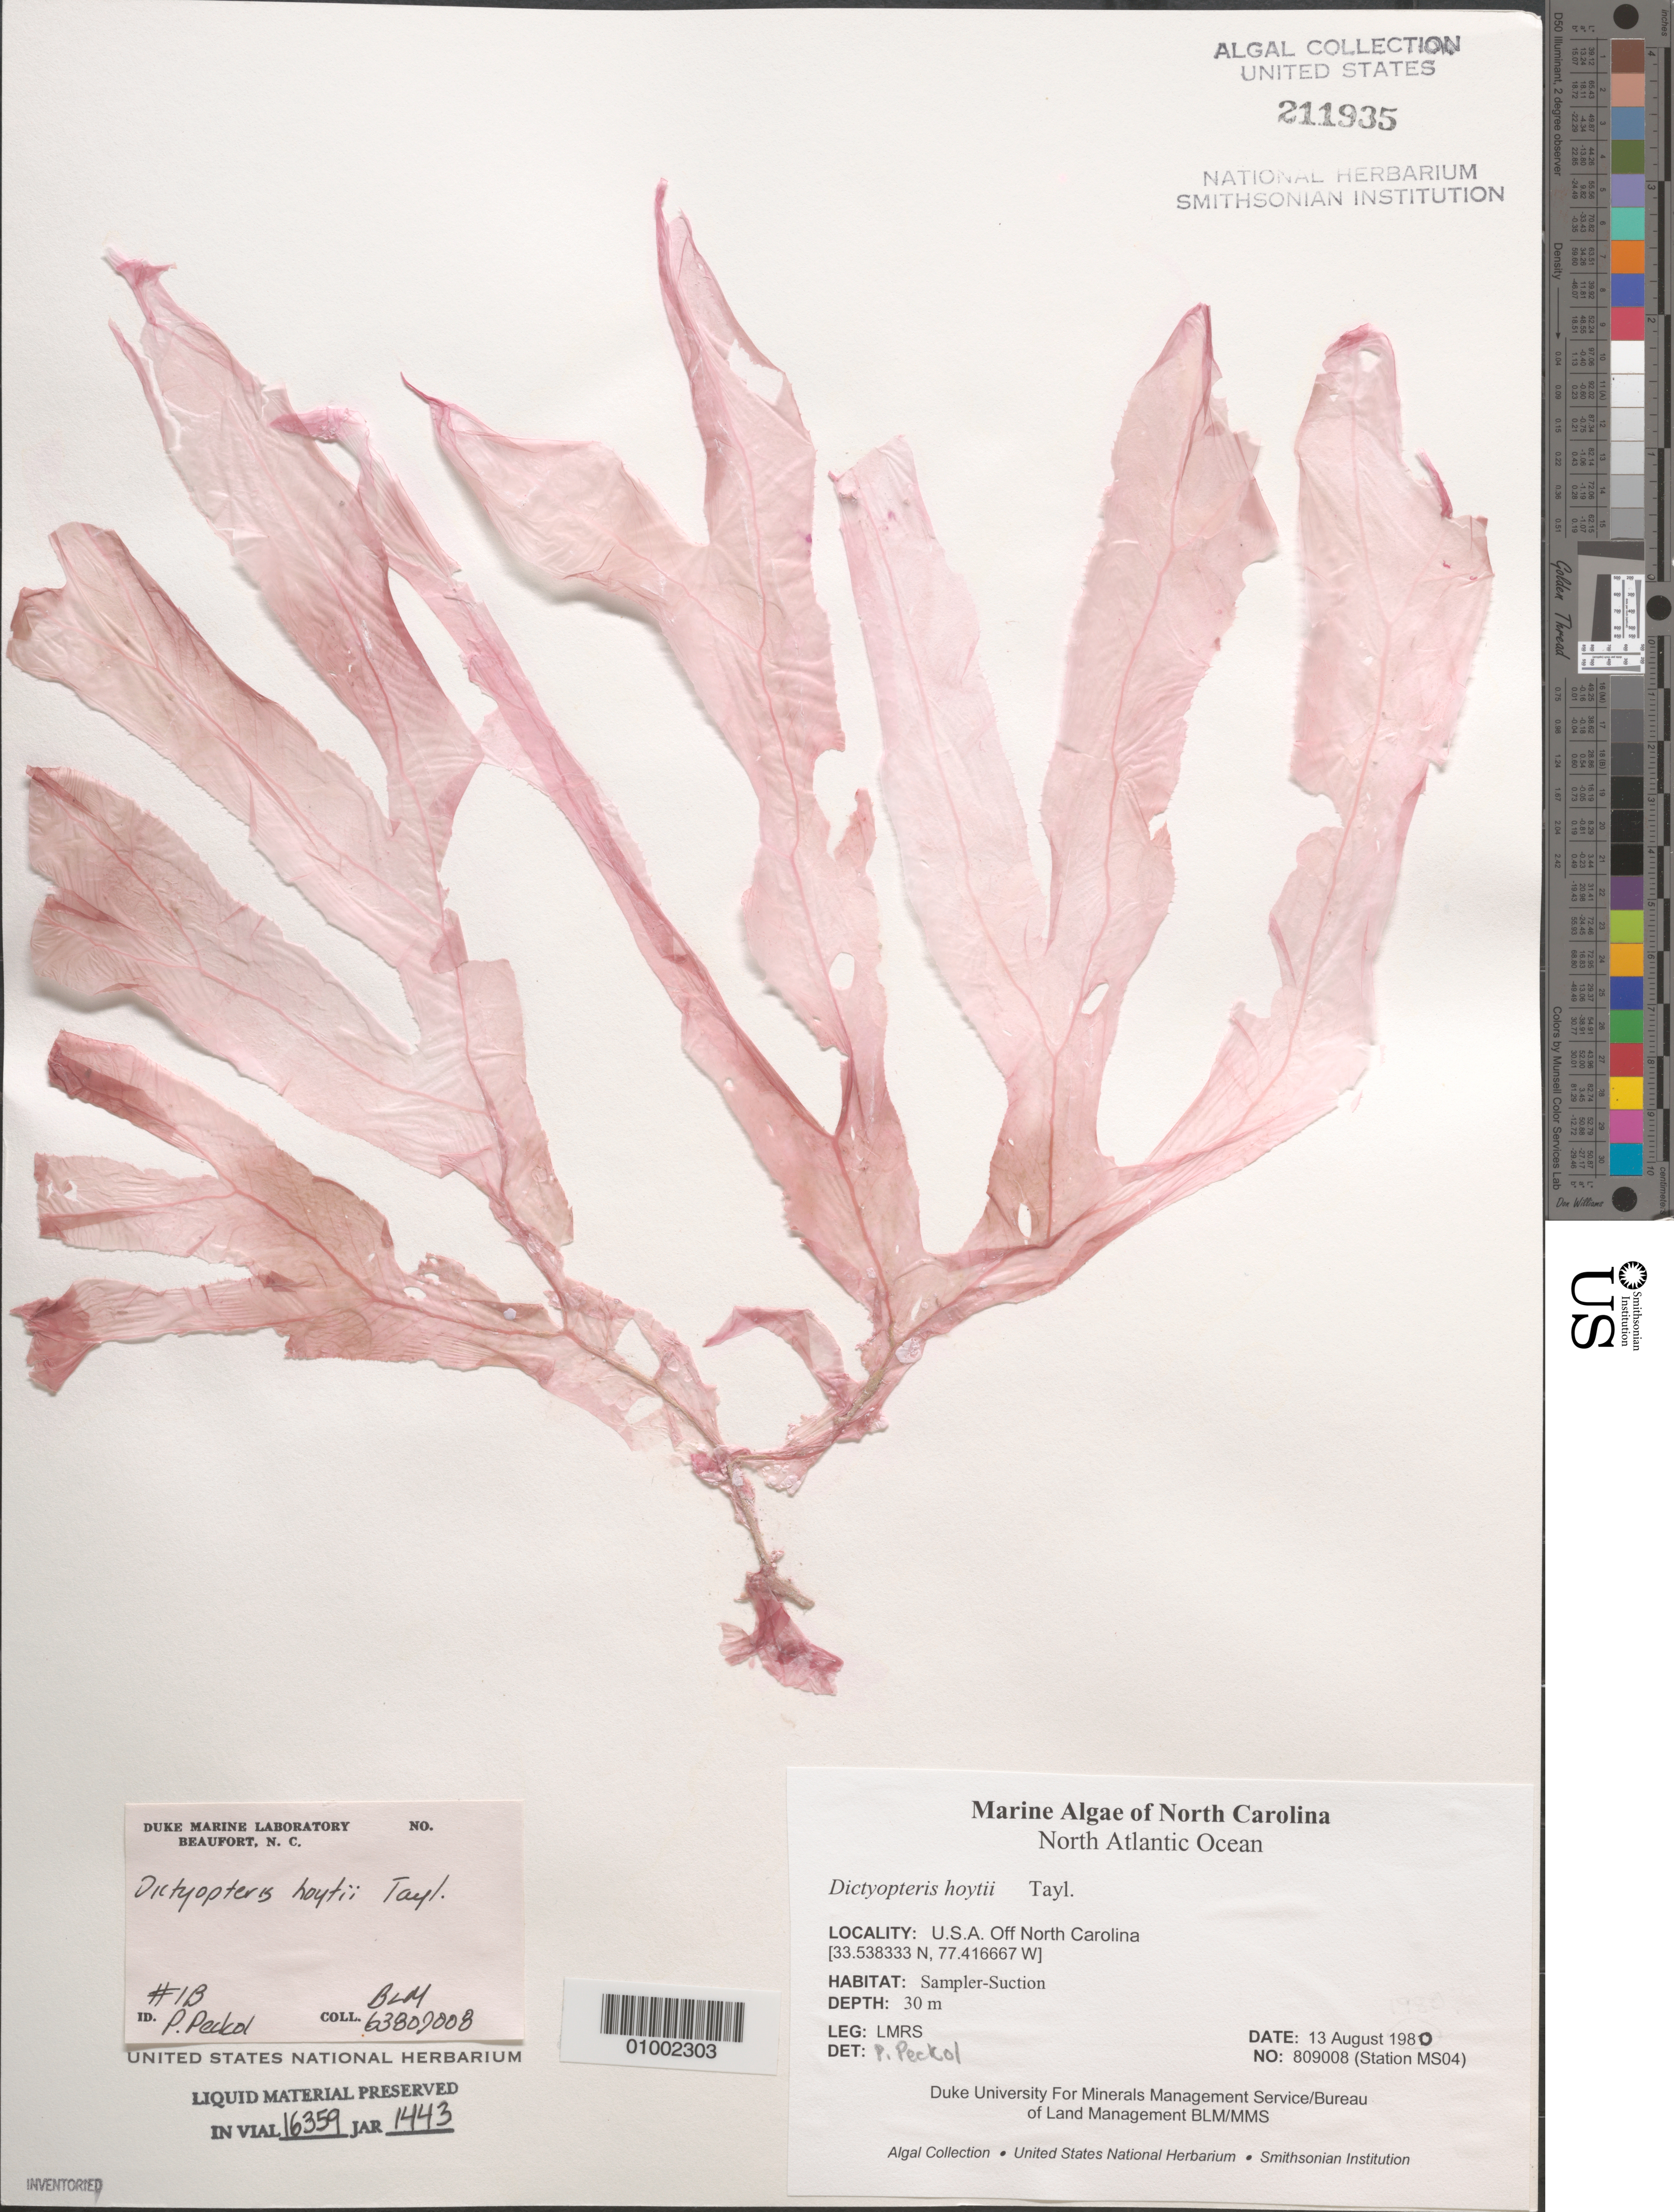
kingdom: Chromista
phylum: Ochrophyta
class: Phaeophyceae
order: Dictyotales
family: Dictyotaceae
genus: Dictyopteris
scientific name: Dictyopteris hoytii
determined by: Peckol, P.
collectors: LMRS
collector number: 809008 (Station MS04)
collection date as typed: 13 Aug 1980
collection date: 1980-08-13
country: United States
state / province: North Carolina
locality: North Atlantic Ocean off North Carolina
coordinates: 33.538333 N, 77.416667 W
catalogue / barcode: US 211935